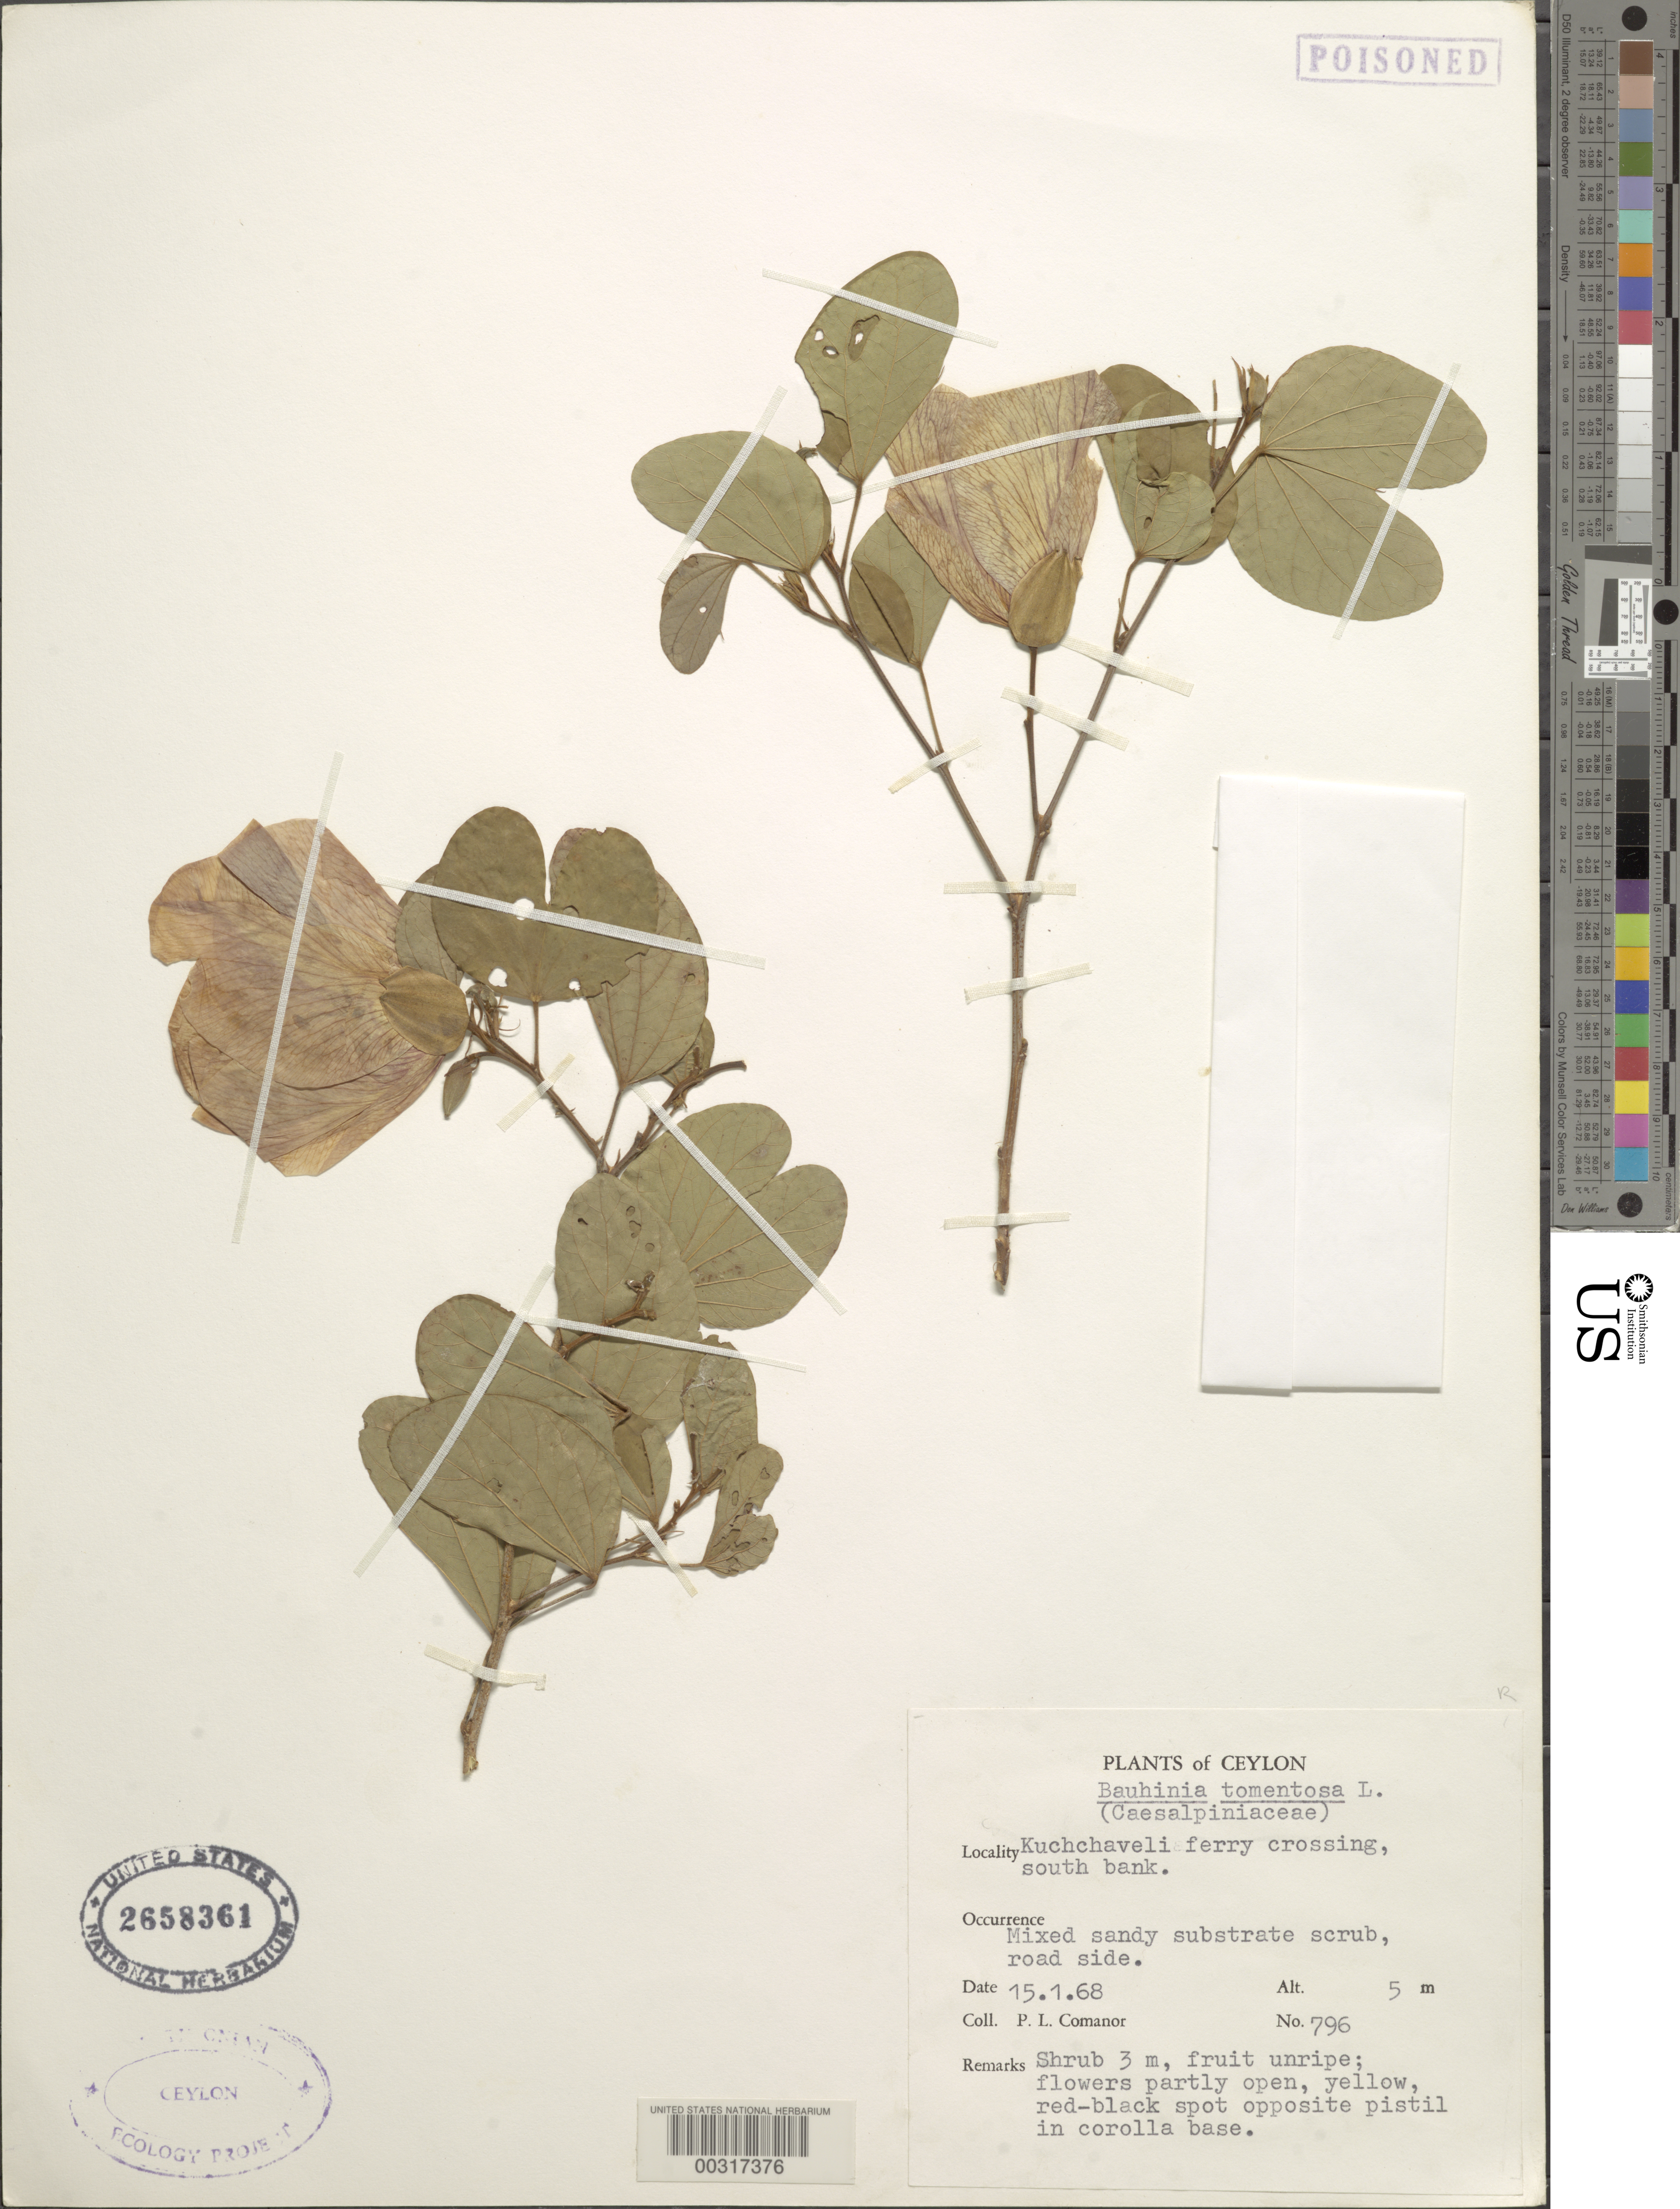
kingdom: Plantae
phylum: Tracheophyta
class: Magnoliopsida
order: Fabales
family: Fabaceae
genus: Bauhinia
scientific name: Bauhinia tomentosa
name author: L.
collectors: P. Comanor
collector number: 796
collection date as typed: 15 Jan 1968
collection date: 1968-01-15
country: Sri Lanka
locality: Kuchchaveli ferry crossing, s bank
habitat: Mixed sandy substrate scrub, roadside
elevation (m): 5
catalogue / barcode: US 2658361